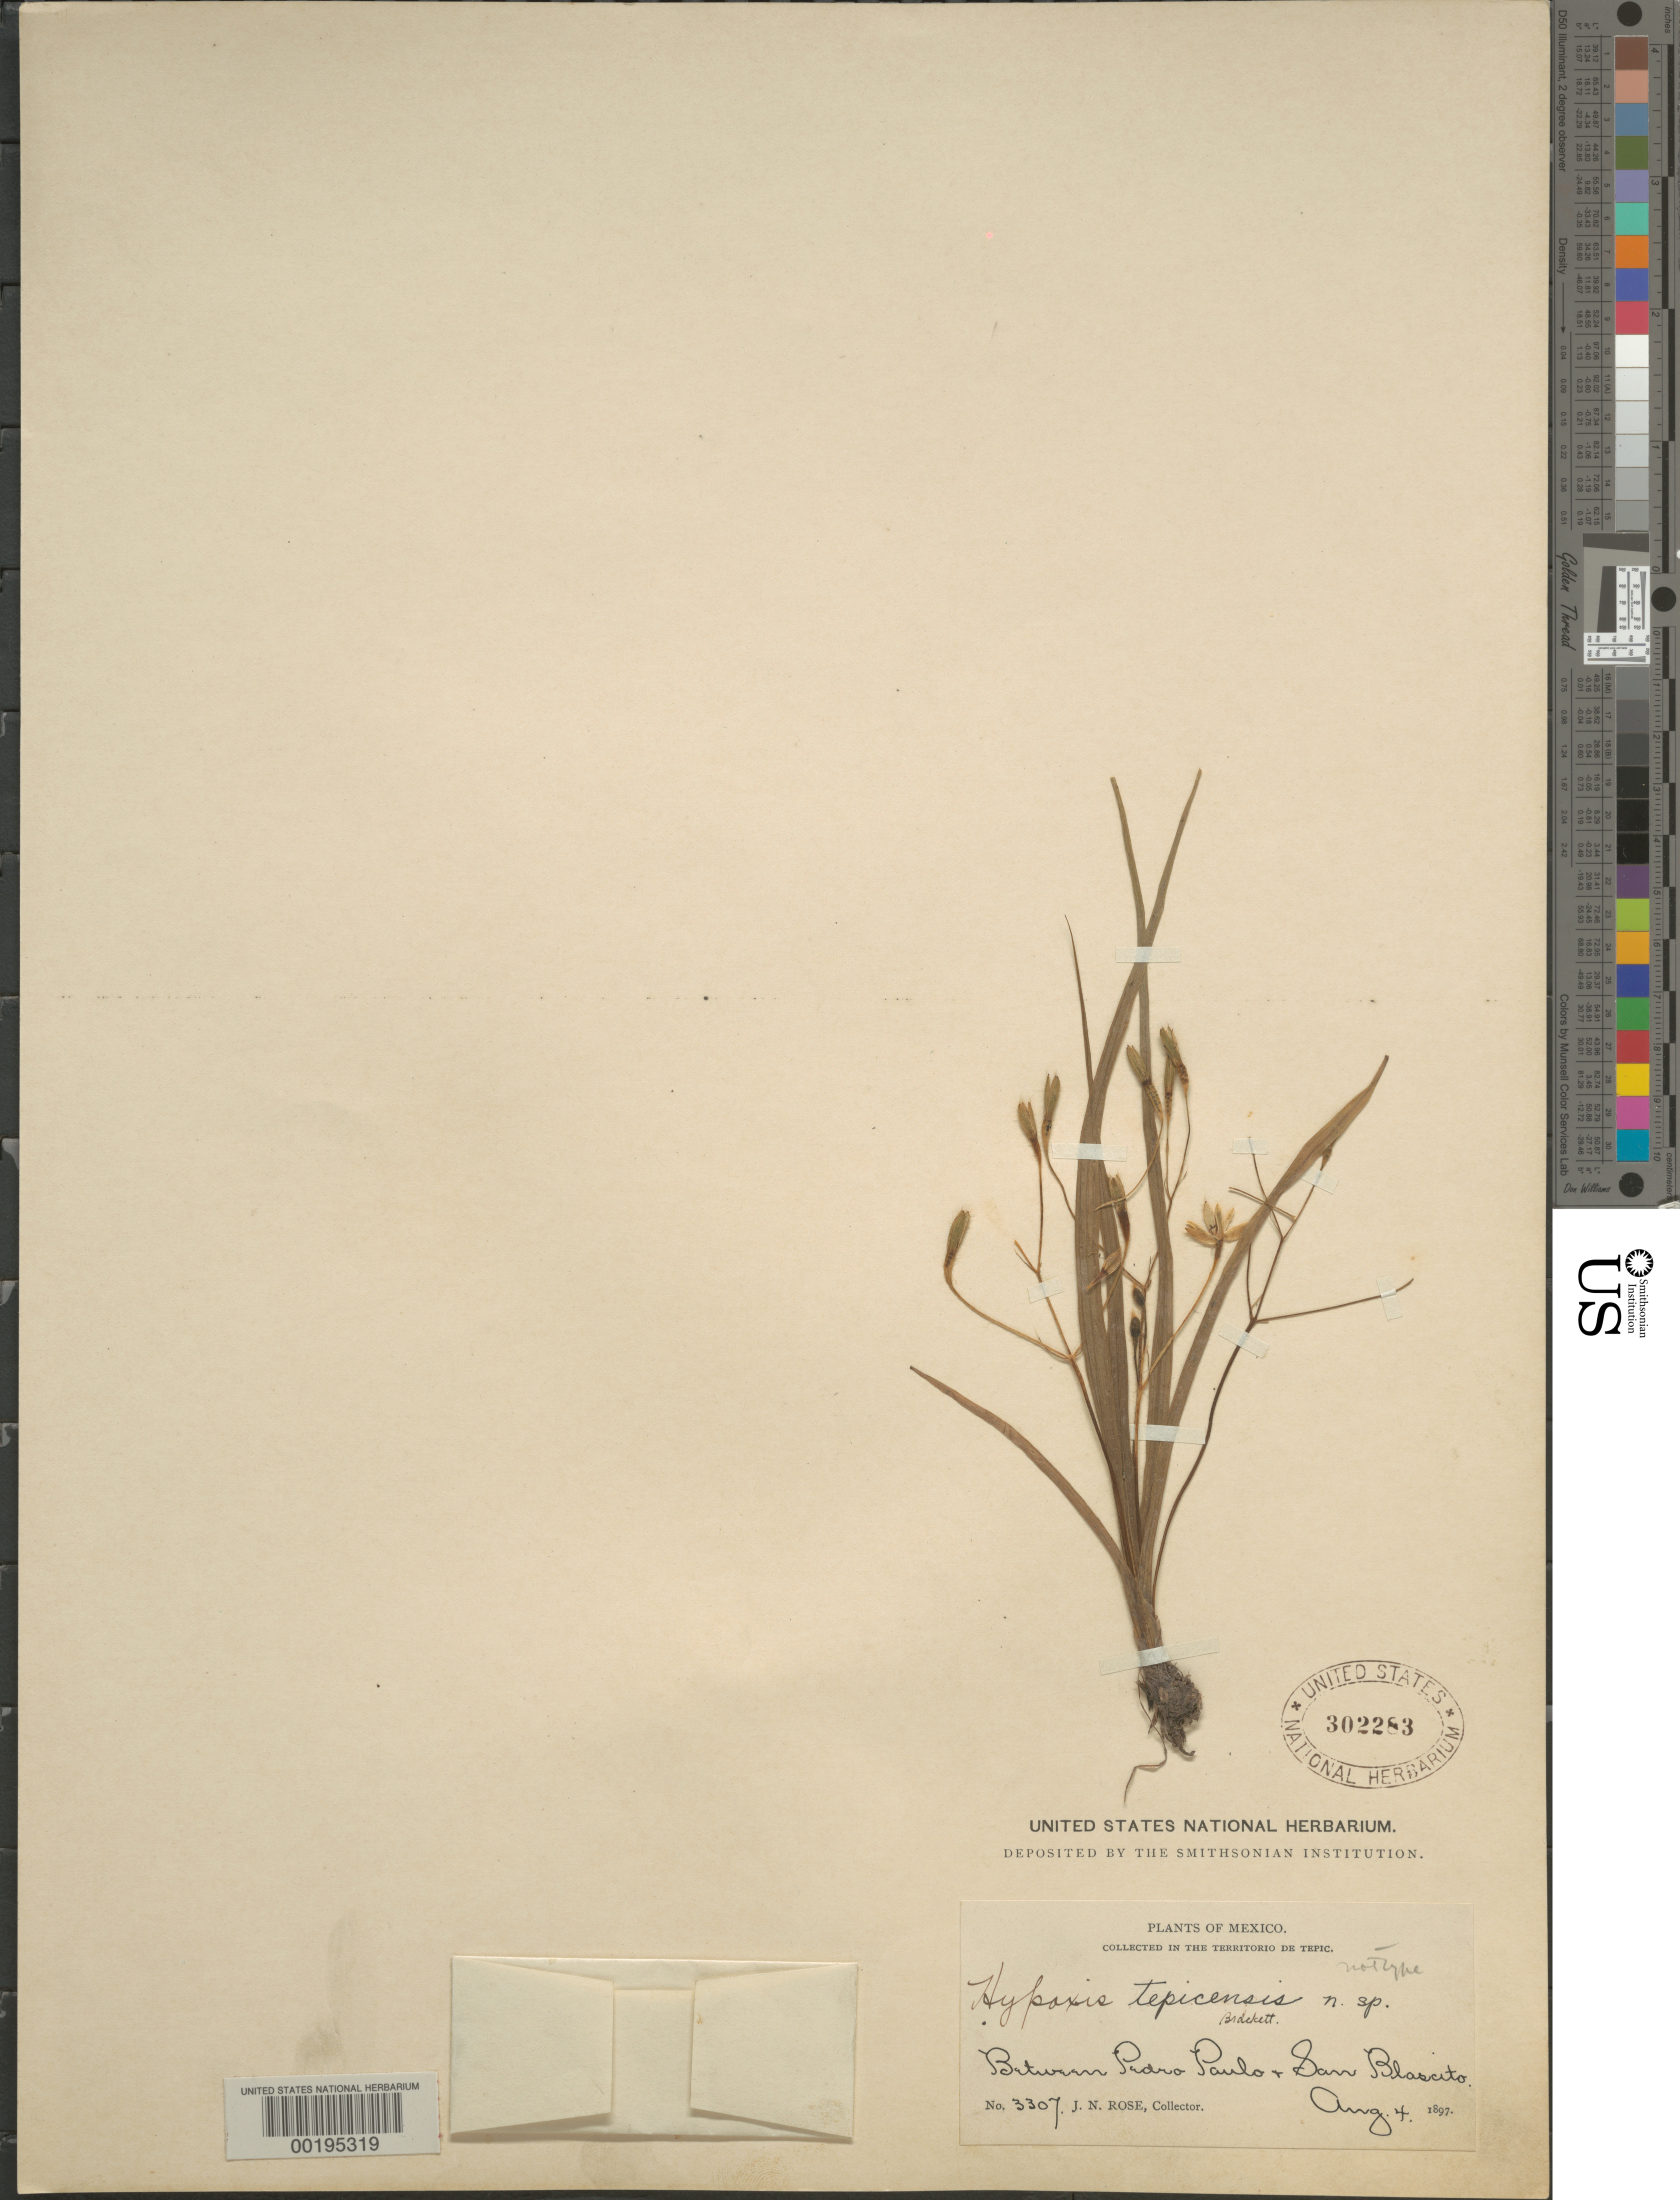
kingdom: Plantae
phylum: Tracheophyta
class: Liliopsida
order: Asparagales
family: Hypoxidaceae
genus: Hypoxis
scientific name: Hypoxis tepicensis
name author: Brackett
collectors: J. N. Rose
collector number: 3307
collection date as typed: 04 Aug 1897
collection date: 1897-08-04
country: Mexico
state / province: Nayarit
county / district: Tepic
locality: Between pedro paulo and san blascito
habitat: Open pine-oak woods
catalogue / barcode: US 302283